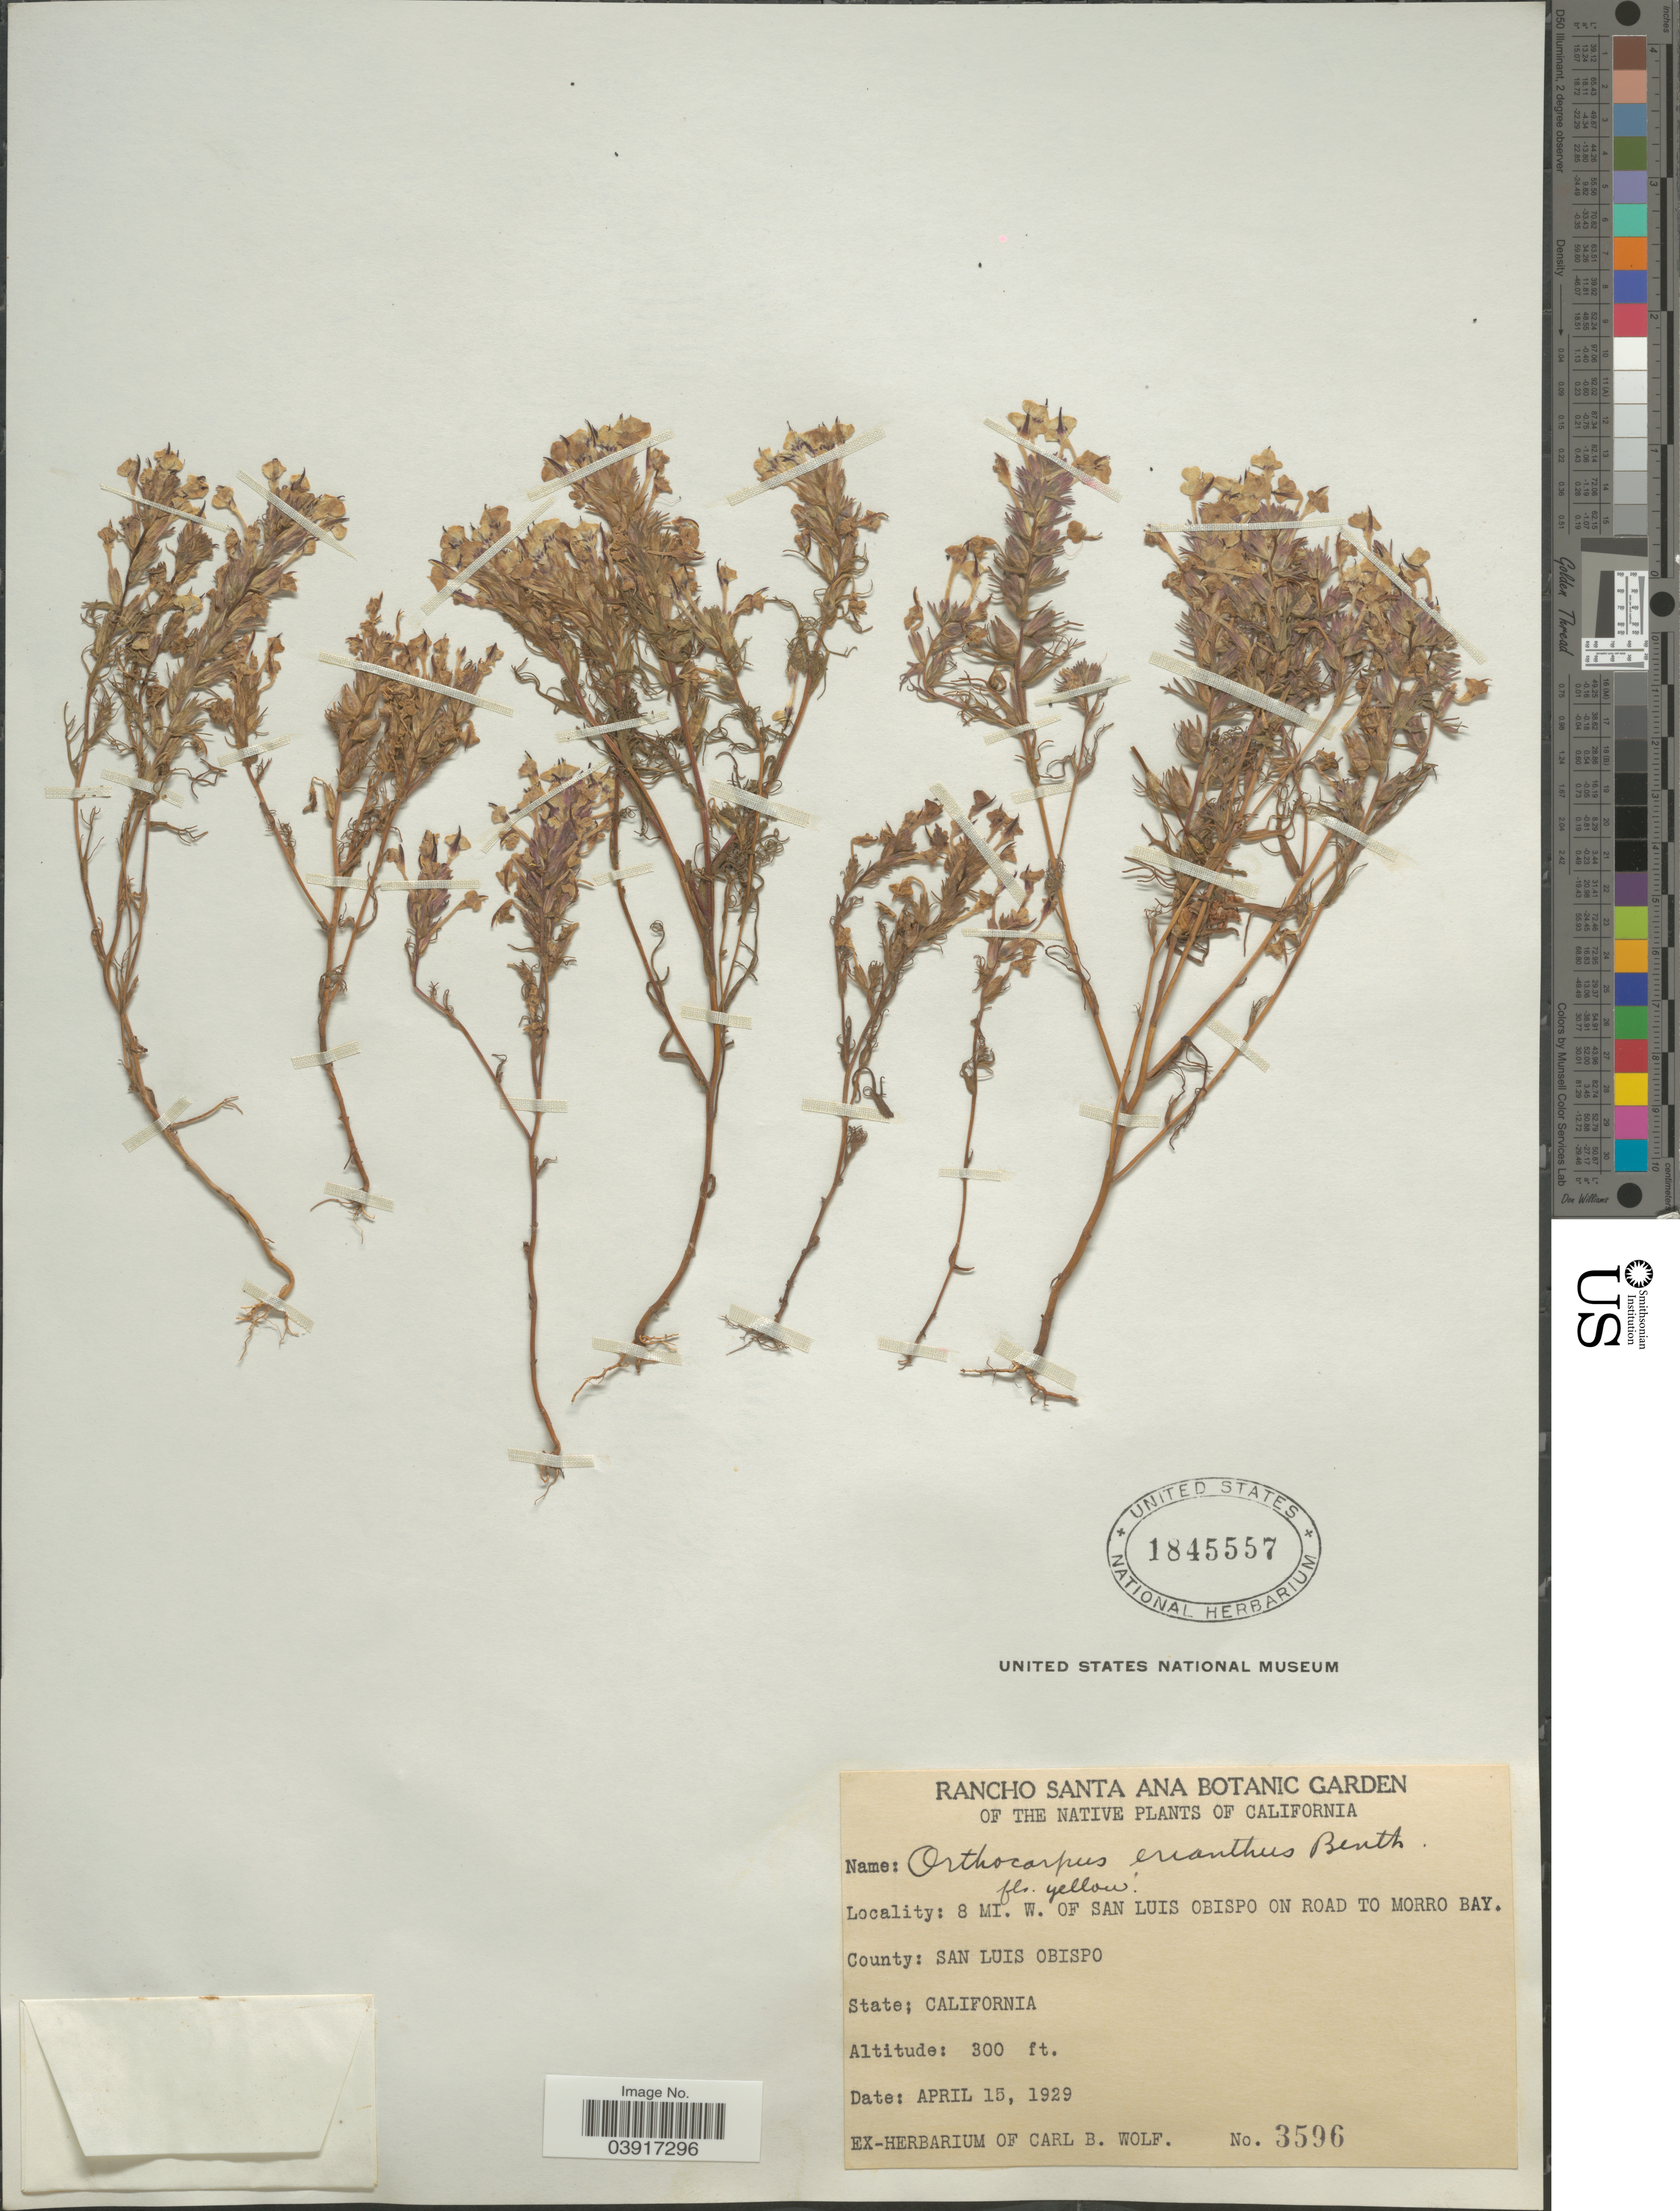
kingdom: Plantae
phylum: Tracheophyta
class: Magnoliopsida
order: Lamiales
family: Orobanchaceae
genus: Orthocarpus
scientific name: Orthocarpus erianthus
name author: Benth.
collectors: ex herb. Carl B. Wolf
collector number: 3596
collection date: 1929-04-15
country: United States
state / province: California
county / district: San Luis Obispo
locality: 8 mi. W. of San Luis Obispo on road Morro Bay. County: San Luis Obispo.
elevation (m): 91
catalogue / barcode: US 1845557